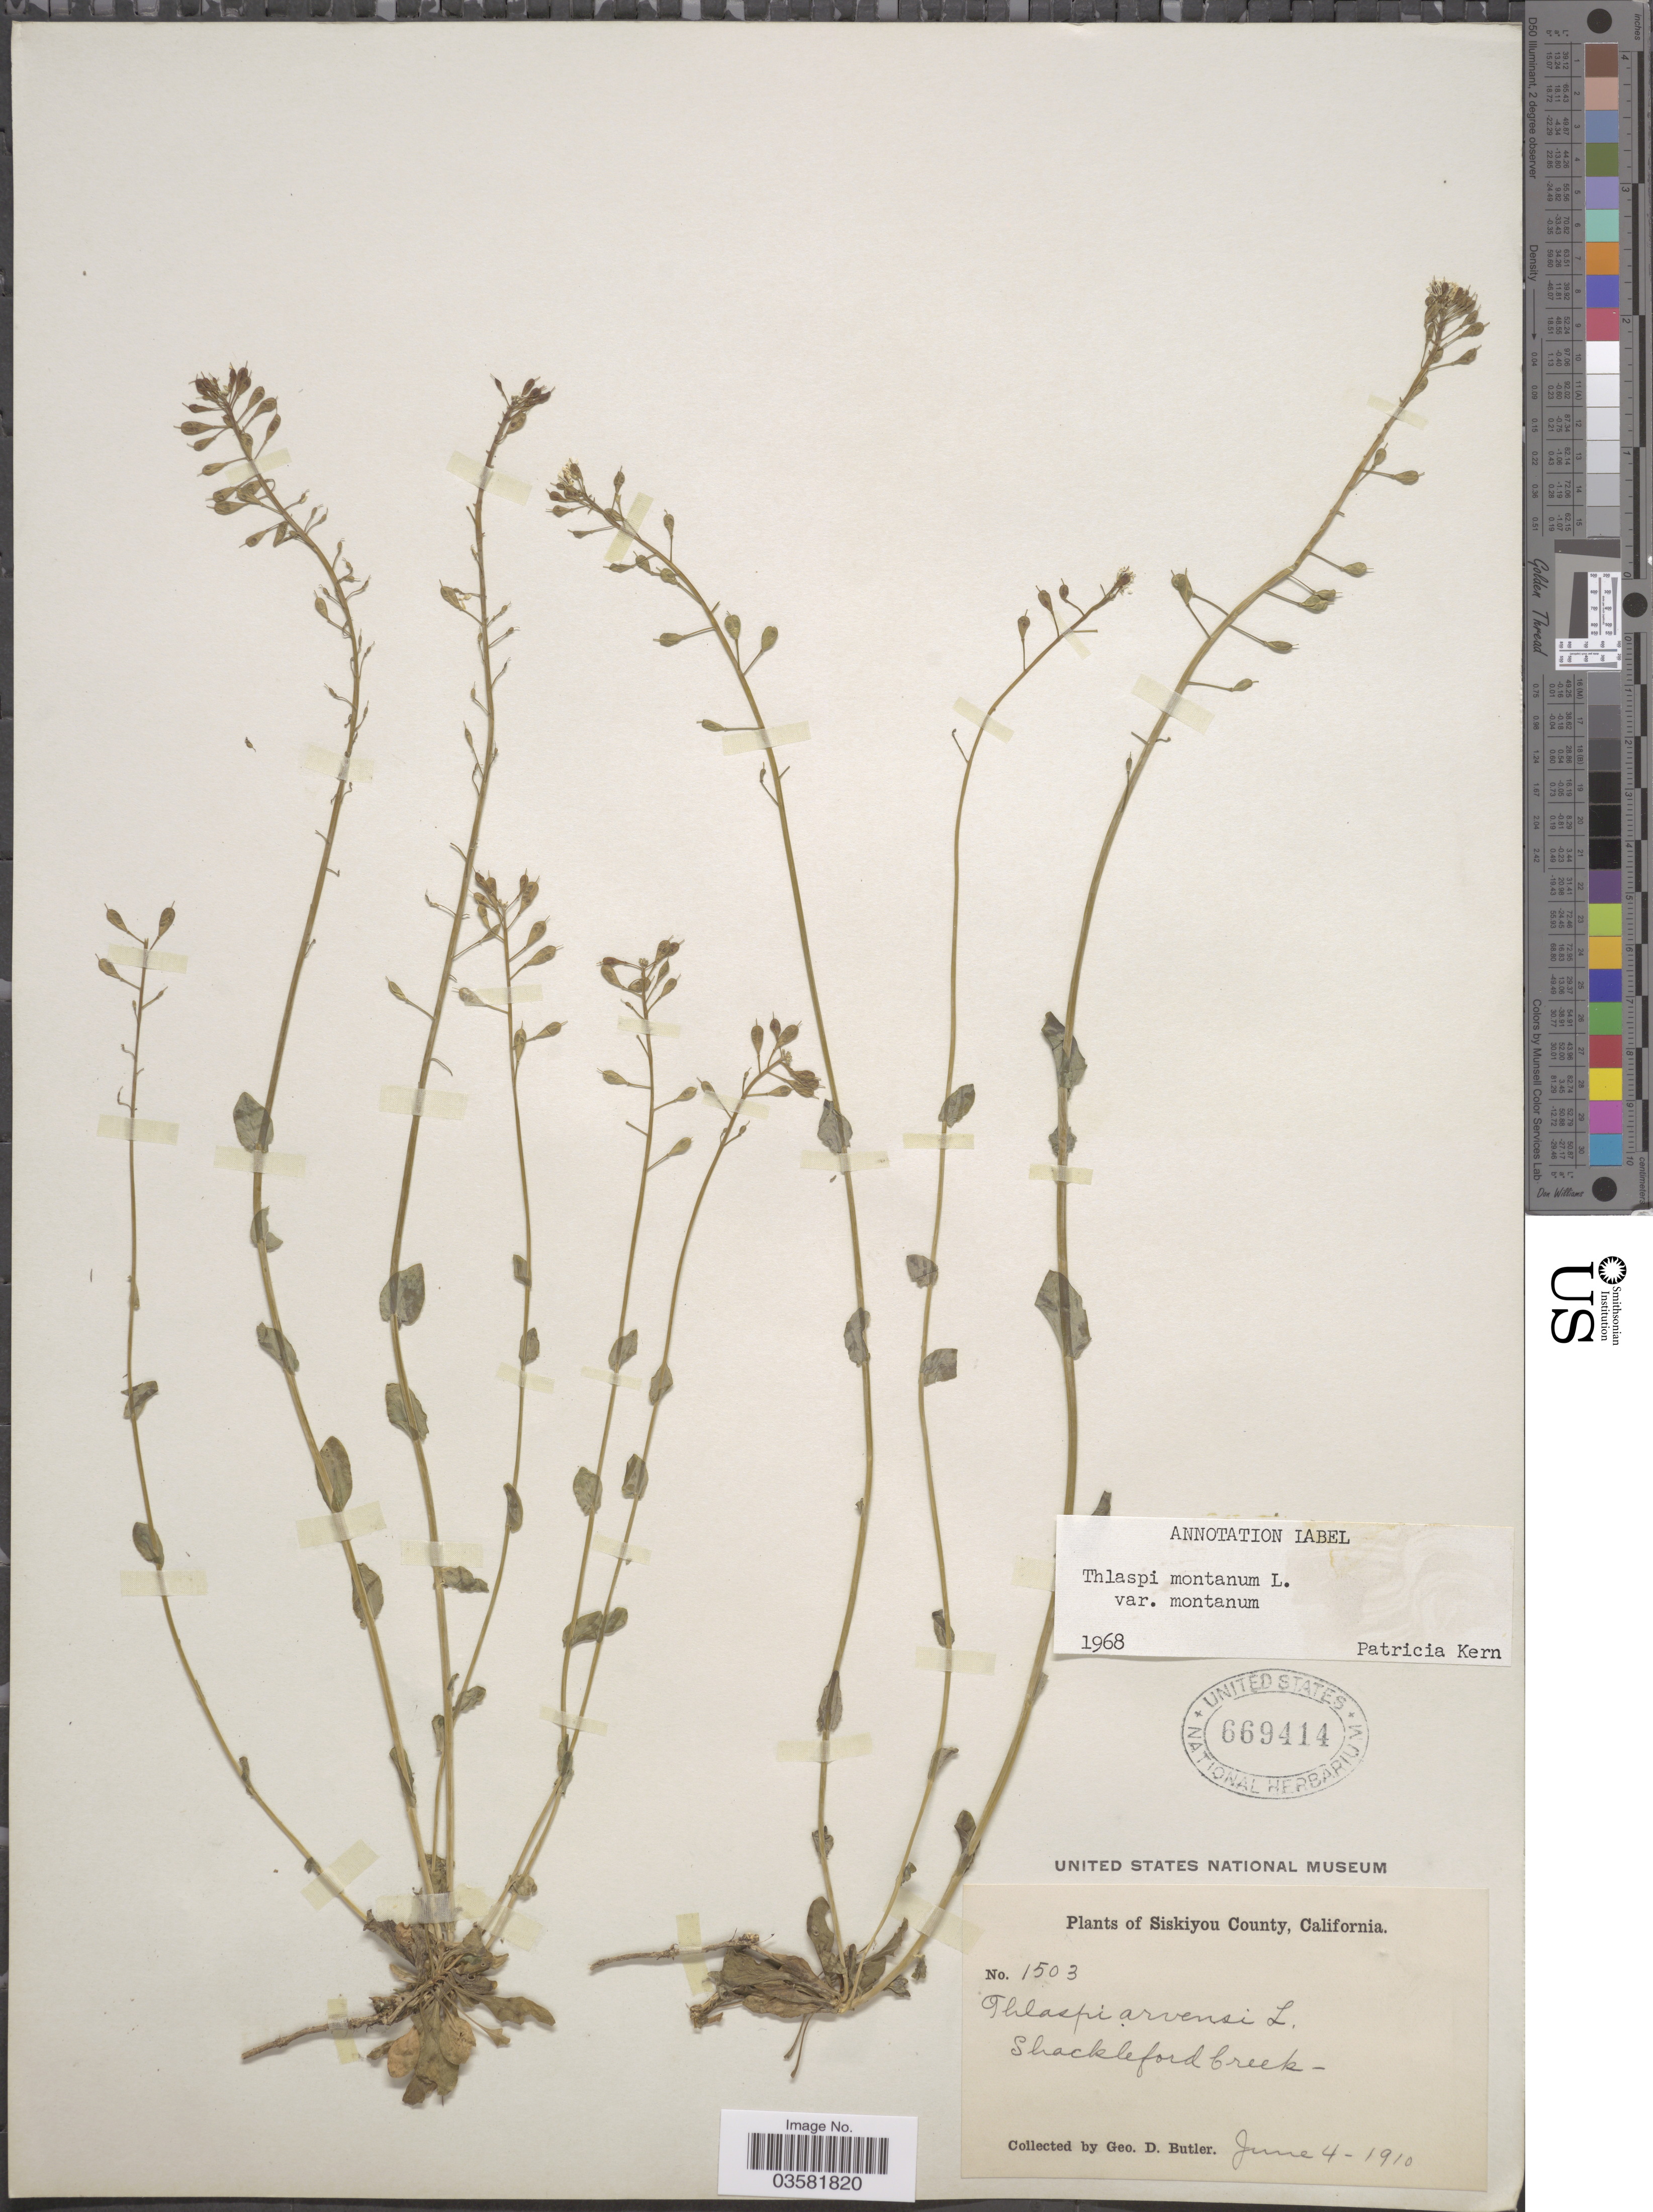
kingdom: Plantae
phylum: Tracheophyta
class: Magnoliopsida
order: Brassicales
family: Brassicaceae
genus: Thlaspi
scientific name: Thlaspi montanum var. montanum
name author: L.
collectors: G. D. Butler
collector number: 1503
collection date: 1910-06-04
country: United States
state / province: California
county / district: Siskiyou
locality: Siskiyou County. Shackleford Creek.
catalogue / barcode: US 669414